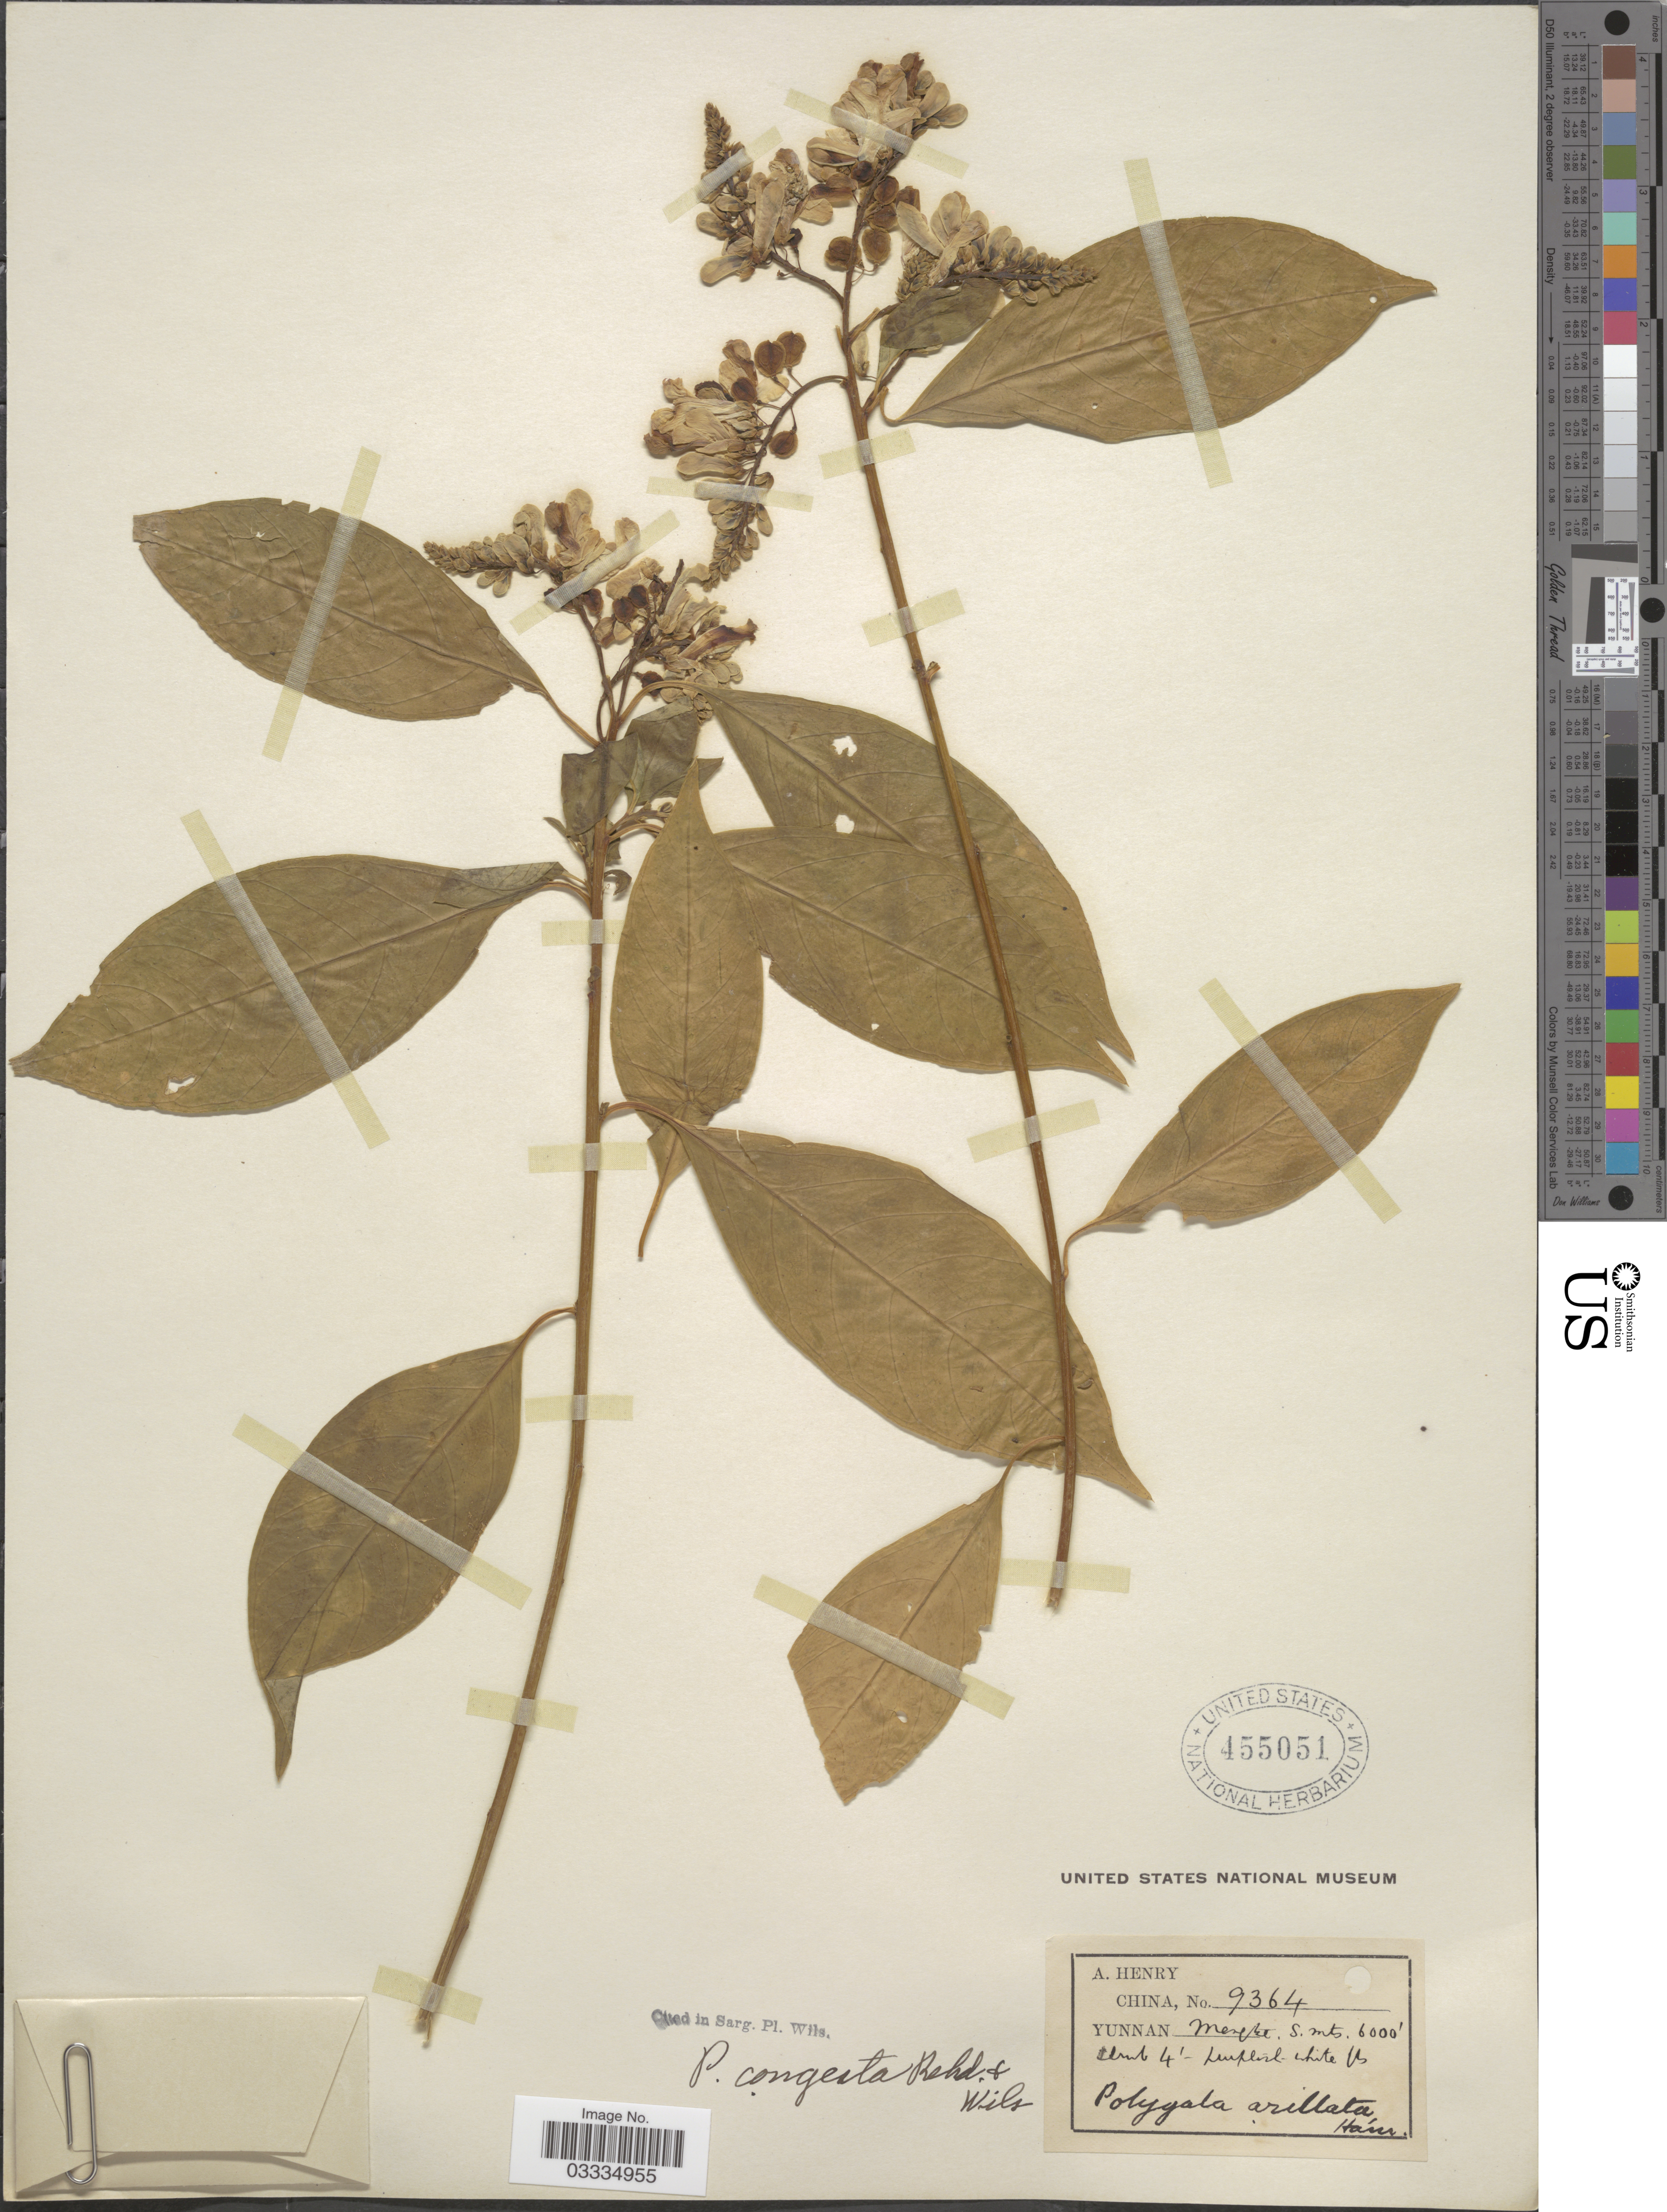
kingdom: Plantae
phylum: Tracheophyta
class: Magnoliopsida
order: Fabales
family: Polygalaceae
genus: Polygala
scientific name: Polygala congesta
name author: Rehder & E.H. Wilson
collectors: A. Henry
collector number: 9364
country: China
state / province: Yunnan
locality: Mengtze. S. mts.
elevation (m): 1829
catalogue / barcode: US 455051